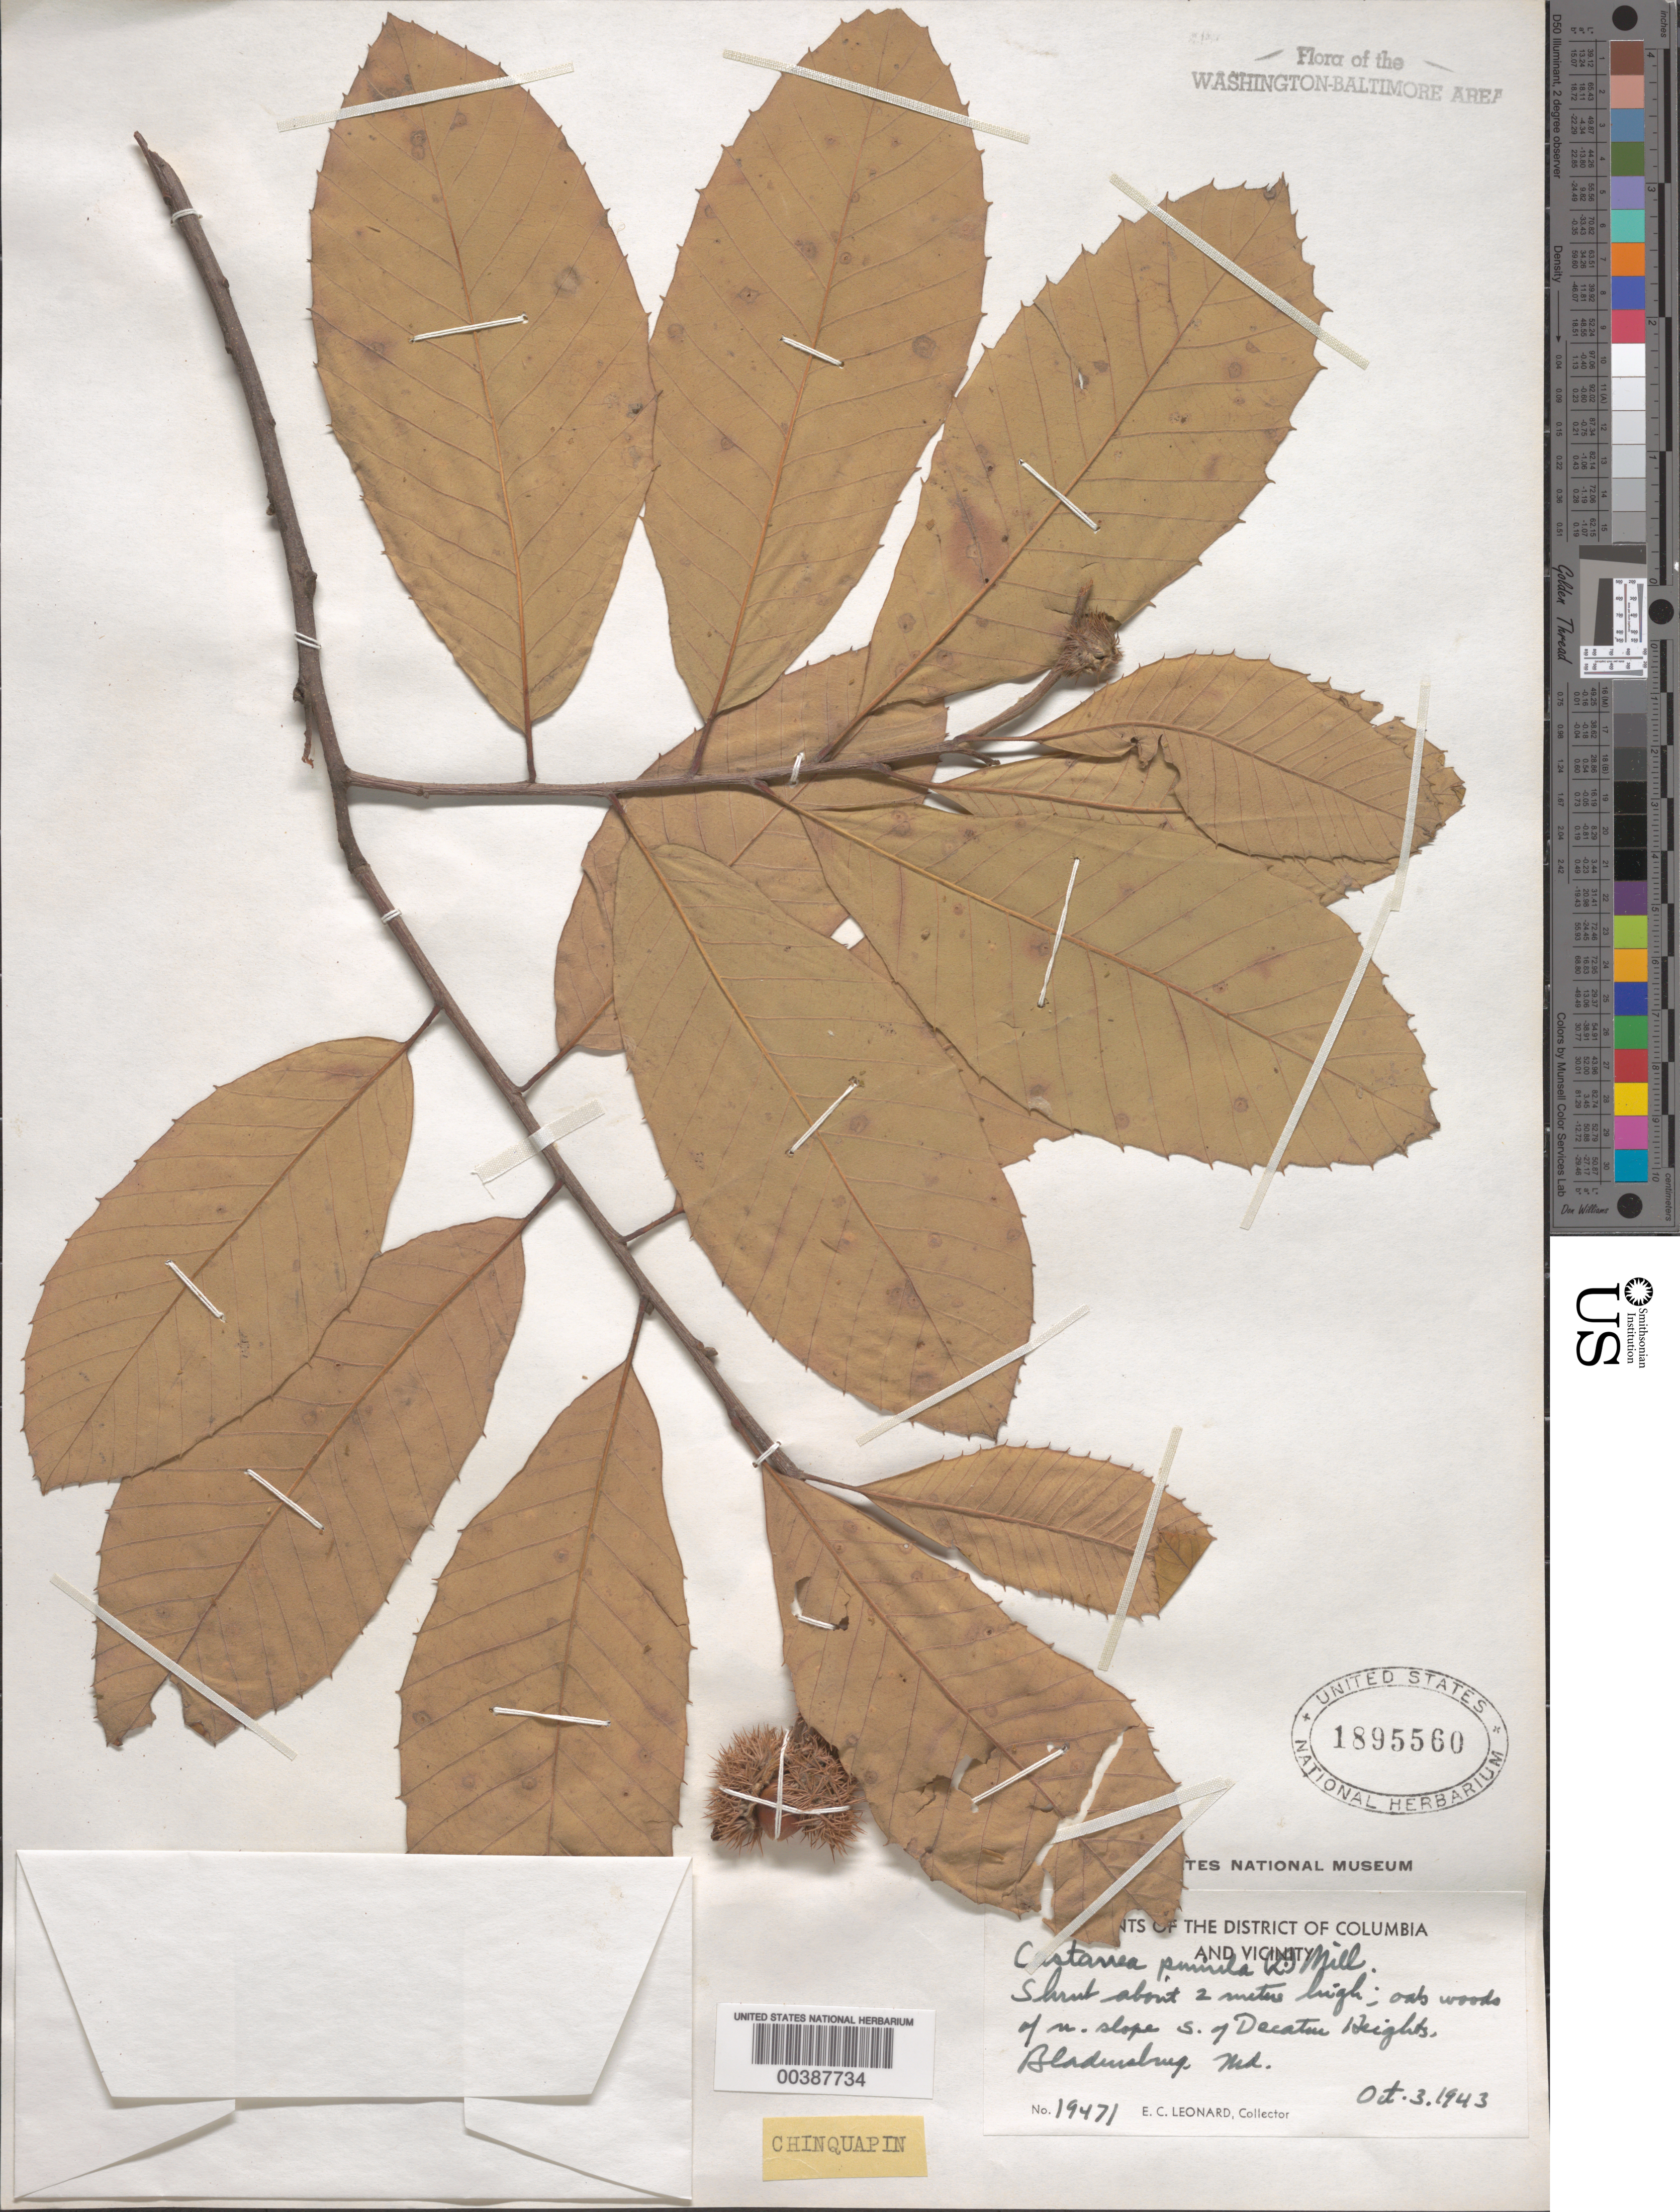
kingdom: Plantae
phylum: Tracheophyta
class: Magnoliopsida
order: Fagales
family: Fagaceae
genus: Castanea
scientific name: Castanea pumila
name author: (L.) Mill.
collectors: E. C. Leonard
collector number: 19471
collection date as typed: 03 Oct 1943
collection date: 1943-10-03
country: United States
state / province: Maryland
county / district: Prince George's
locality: South of Decatur Heights, Bladensburg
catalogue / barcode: US 1895560